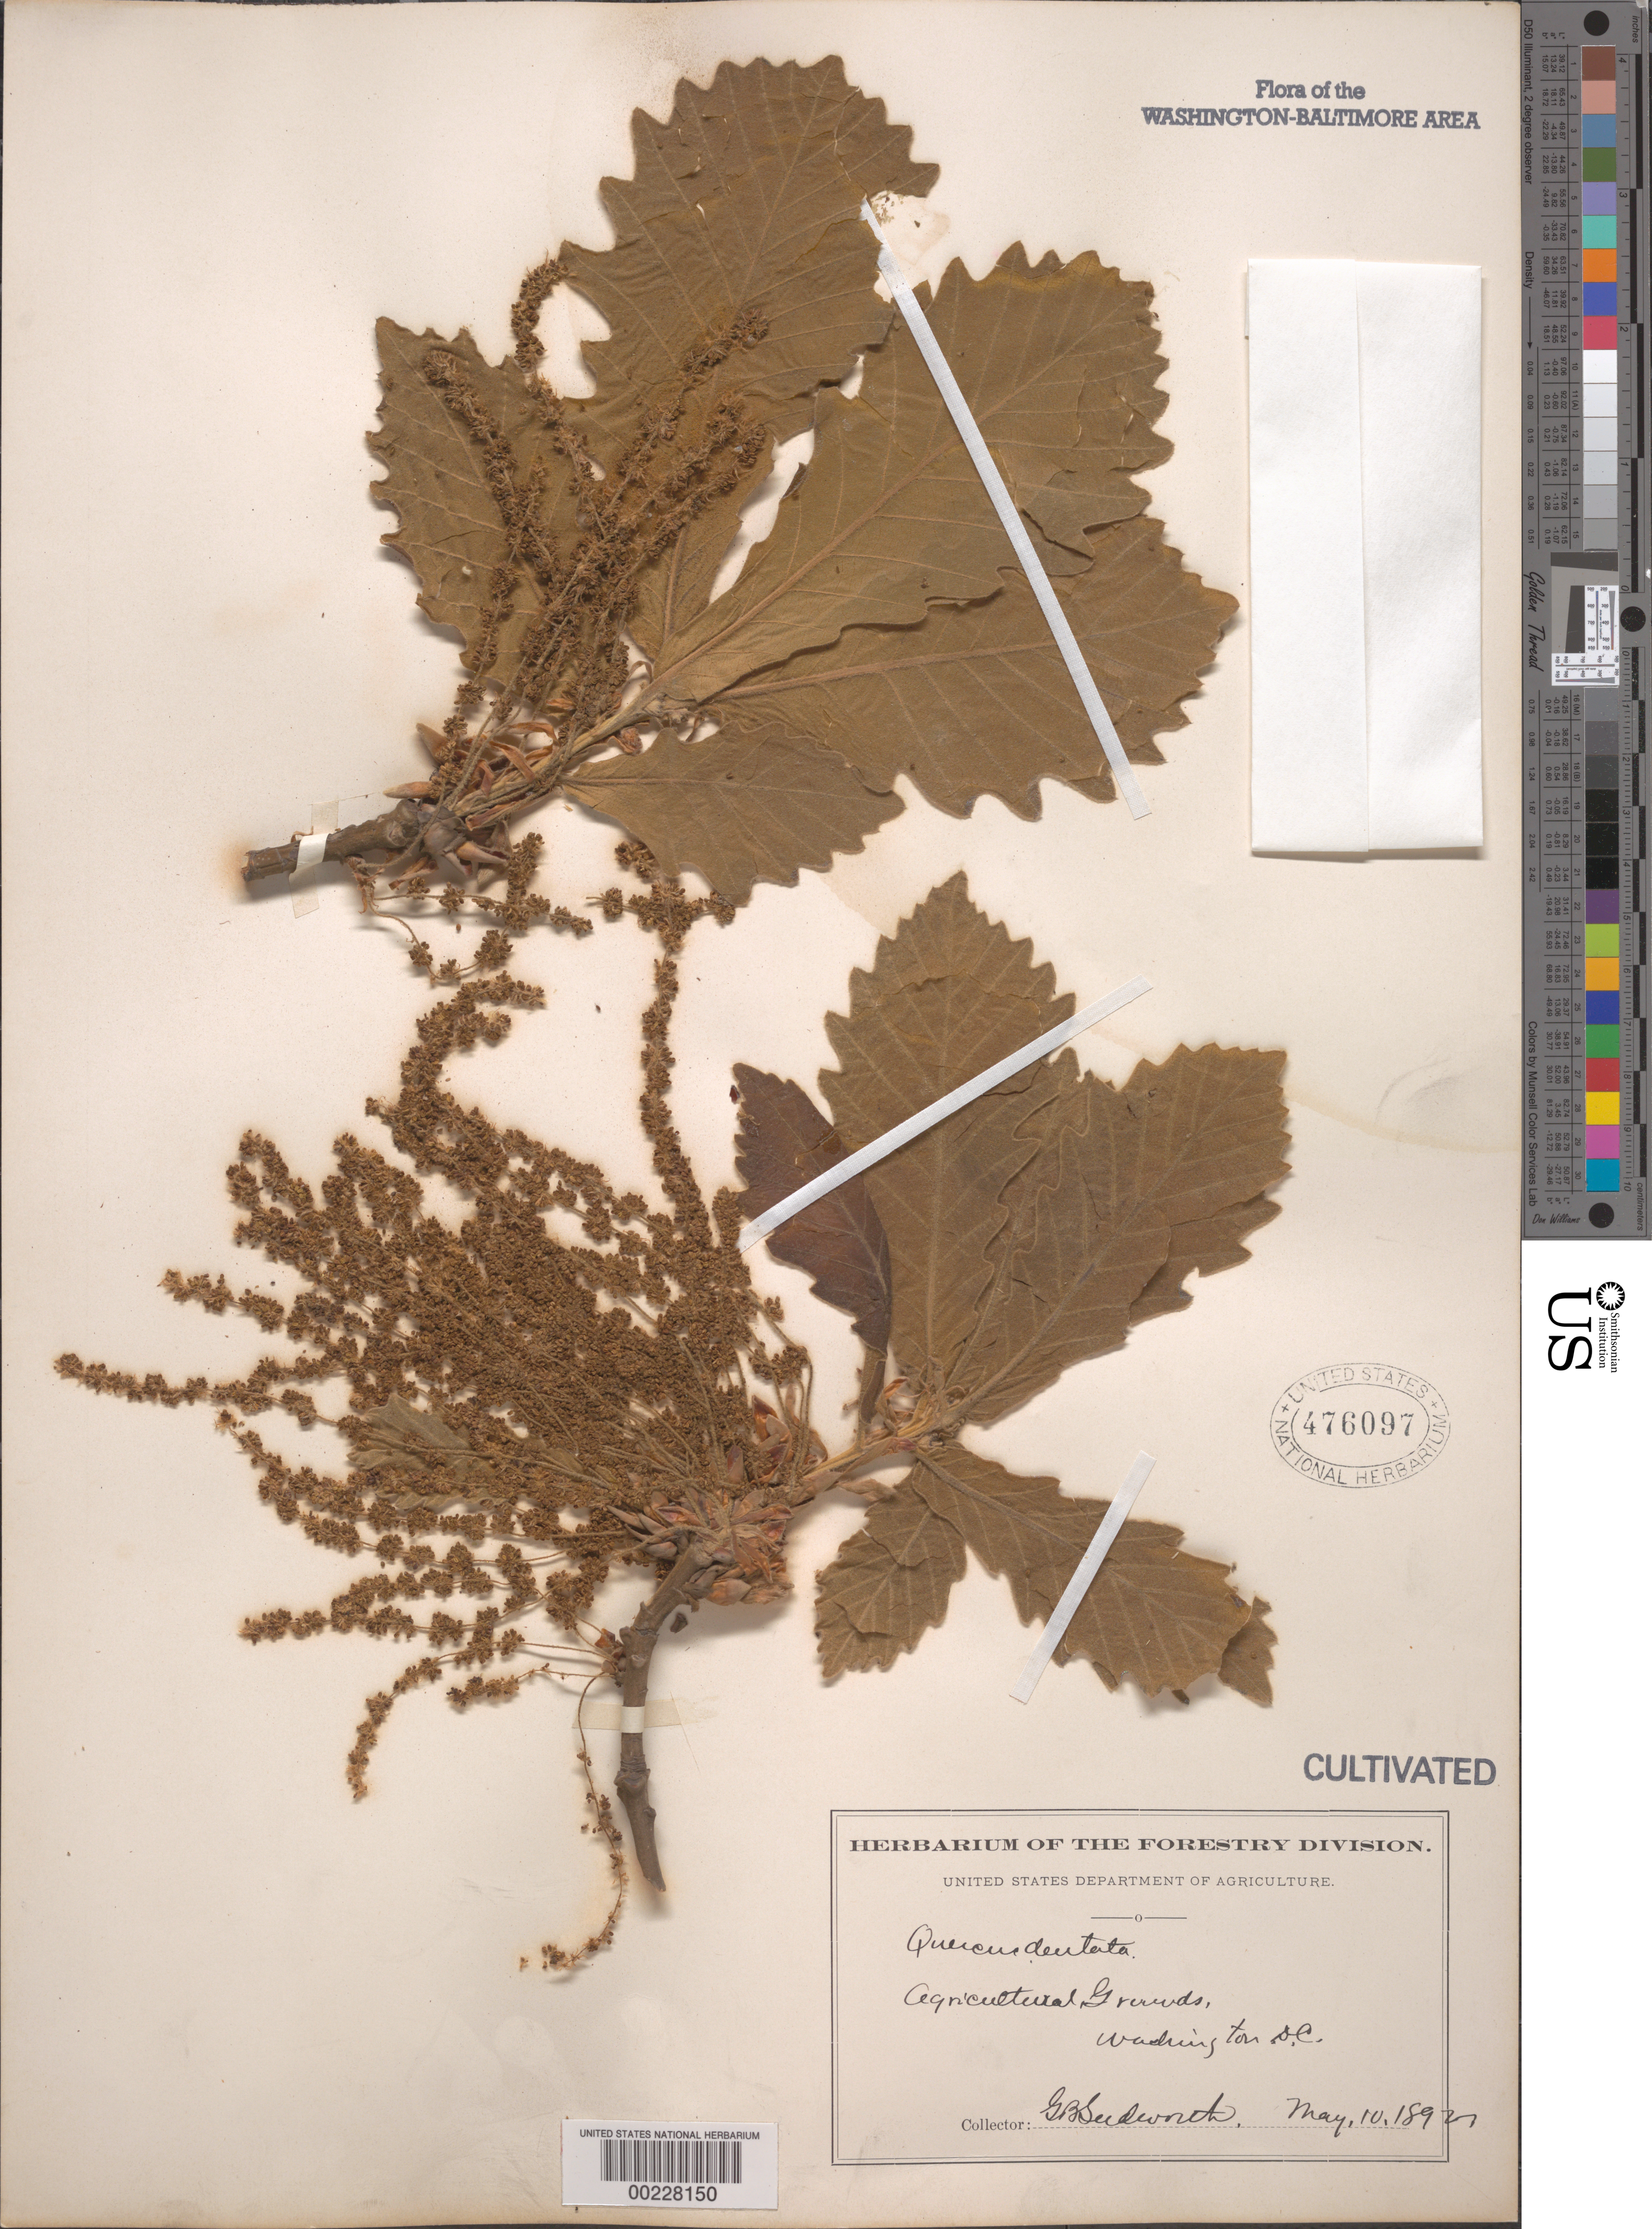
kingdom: Plantae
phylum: Tracheophyta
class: Magnoliopsida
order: Fagales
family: Fagaceae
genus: Quercus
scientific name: Quercus dentata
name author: Thunb.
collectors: G. B. Sudworth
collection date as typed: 10 May 1892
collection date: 1892-05-10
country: United States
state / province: District of Columbia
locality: Agricultural grounds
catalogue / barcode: US 476097